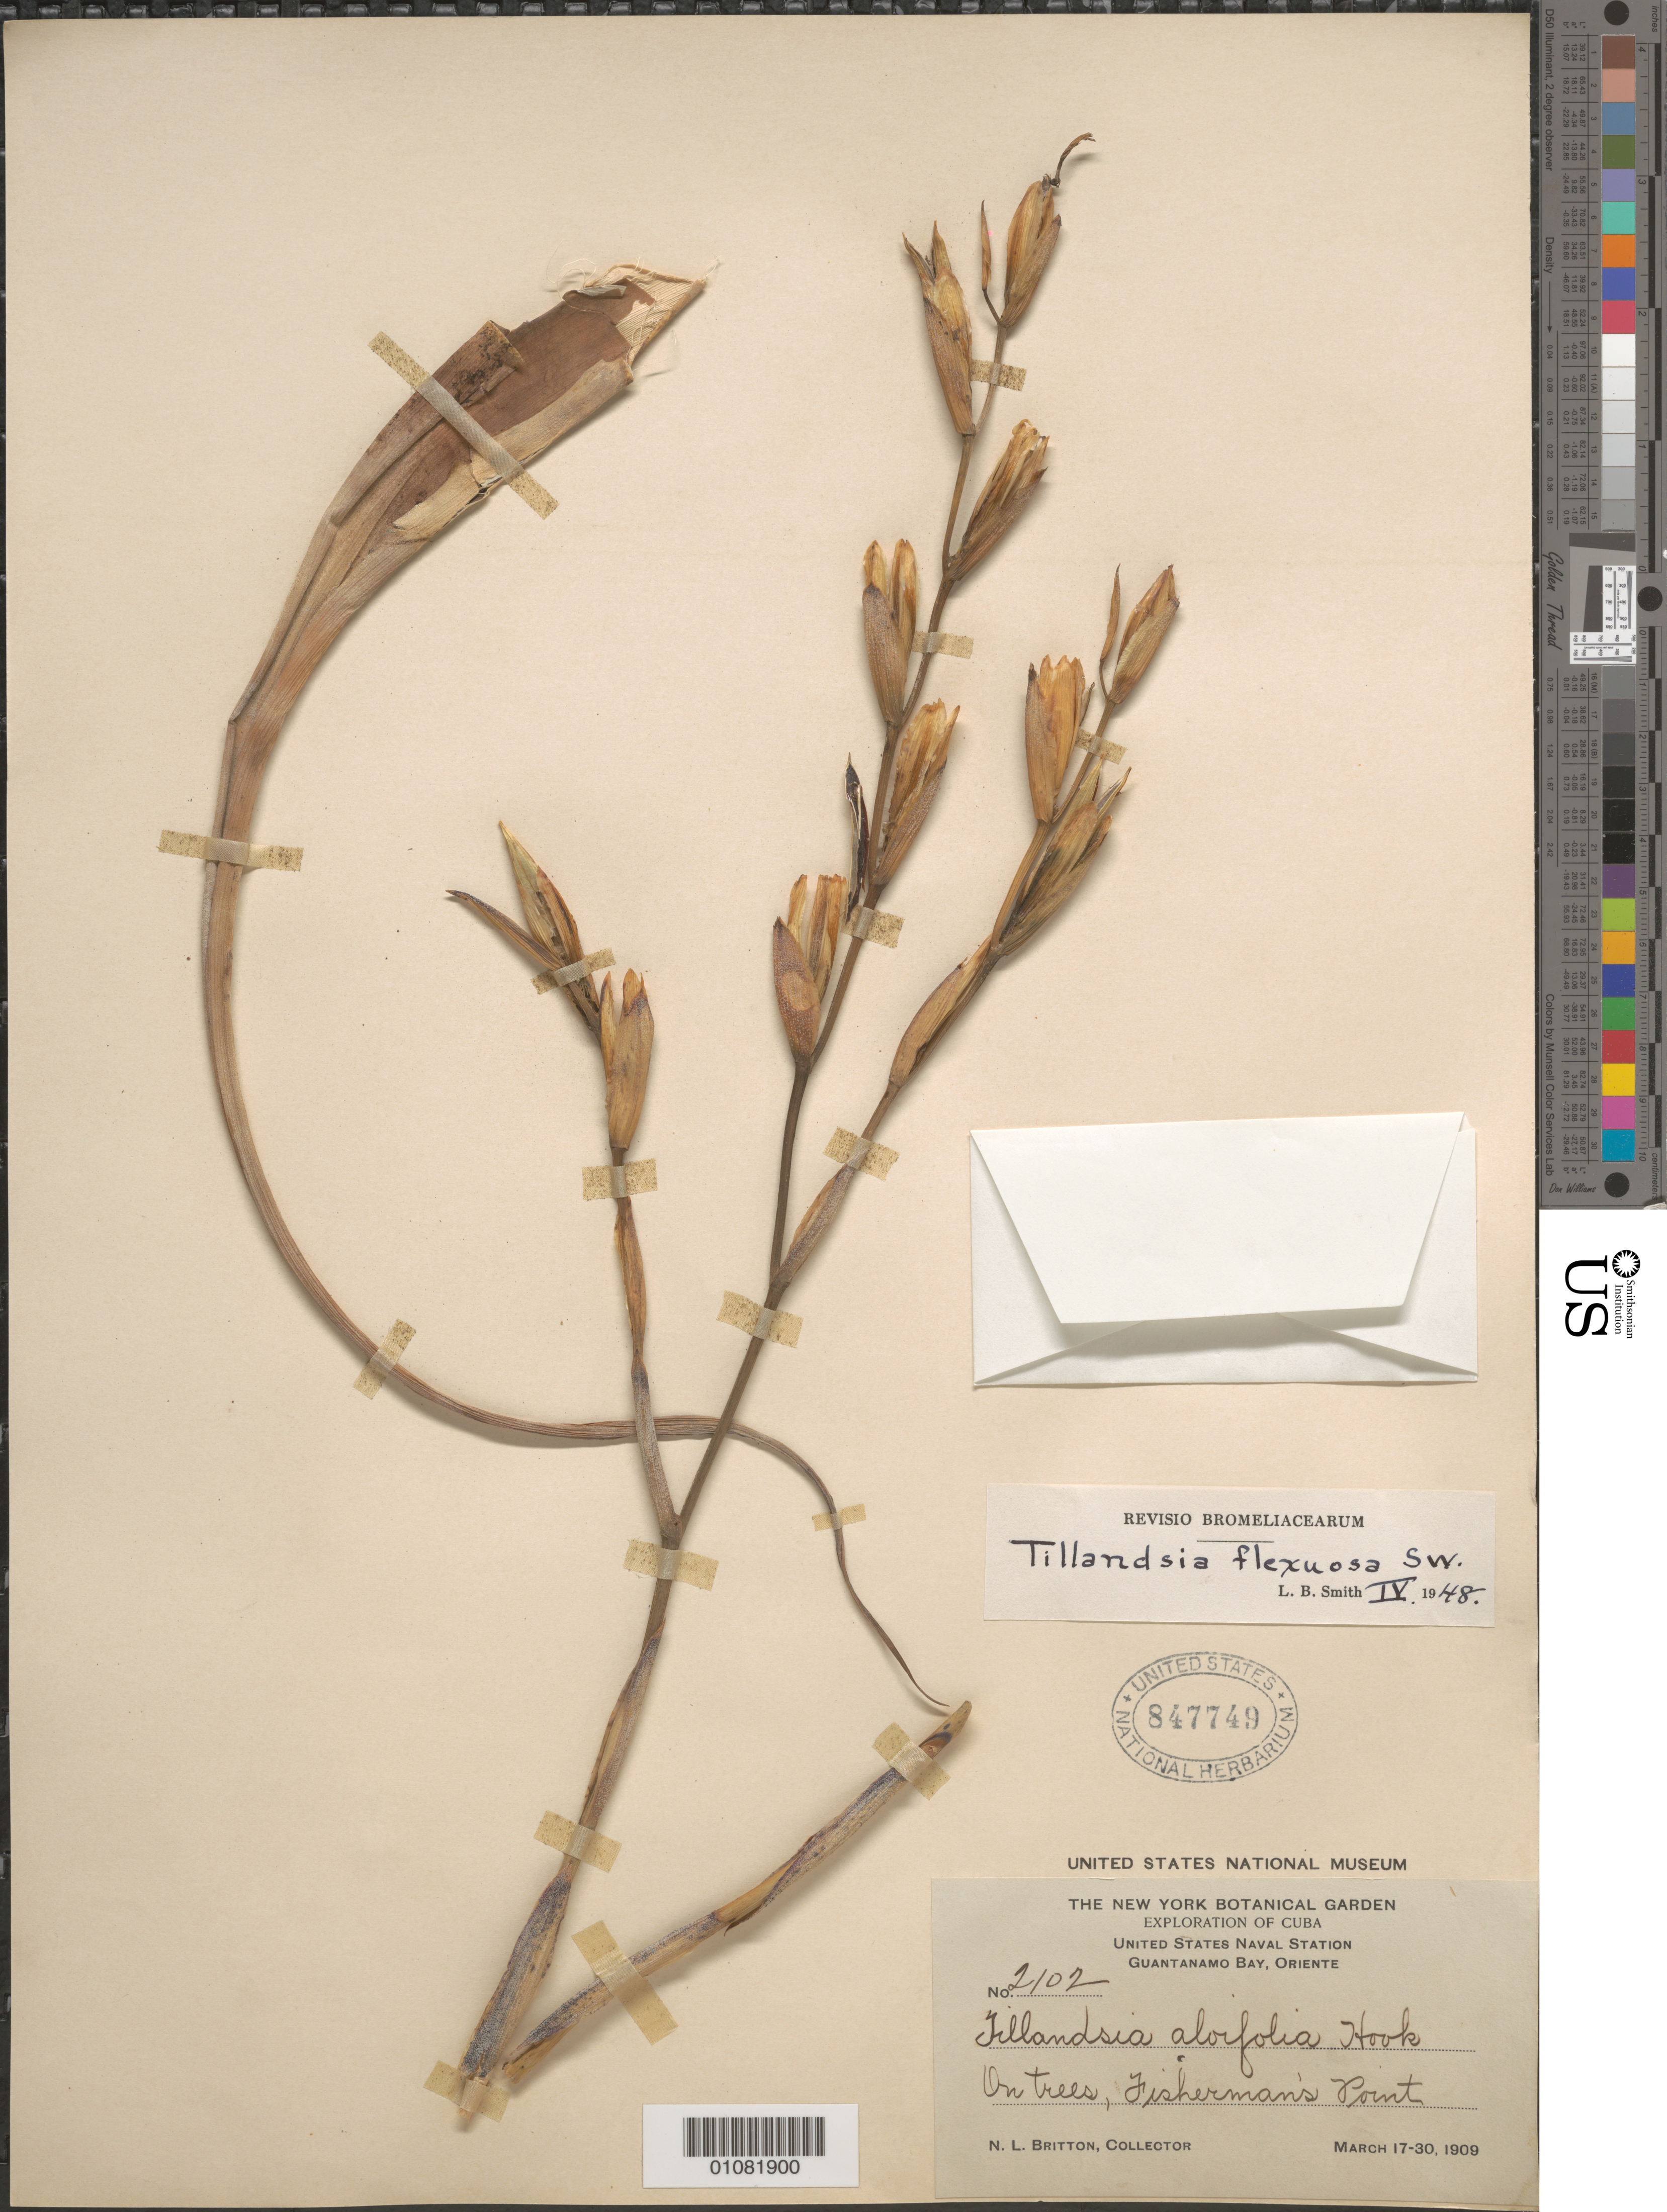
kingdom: Plantae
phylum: Tracheophyta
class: Liliopsida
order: Poales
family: Bromeliaceae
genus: Tillandsia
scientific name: Tillandsia flexuosa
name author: Sw.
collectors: N. Britton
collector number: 2102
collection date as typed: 17 Mar 1909 to 30 Mar 1909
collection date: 1909-03-17/1909-03-30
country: Cuba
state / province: Oriente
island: Cuba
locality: Fisherman's Point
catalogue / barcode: US 847749